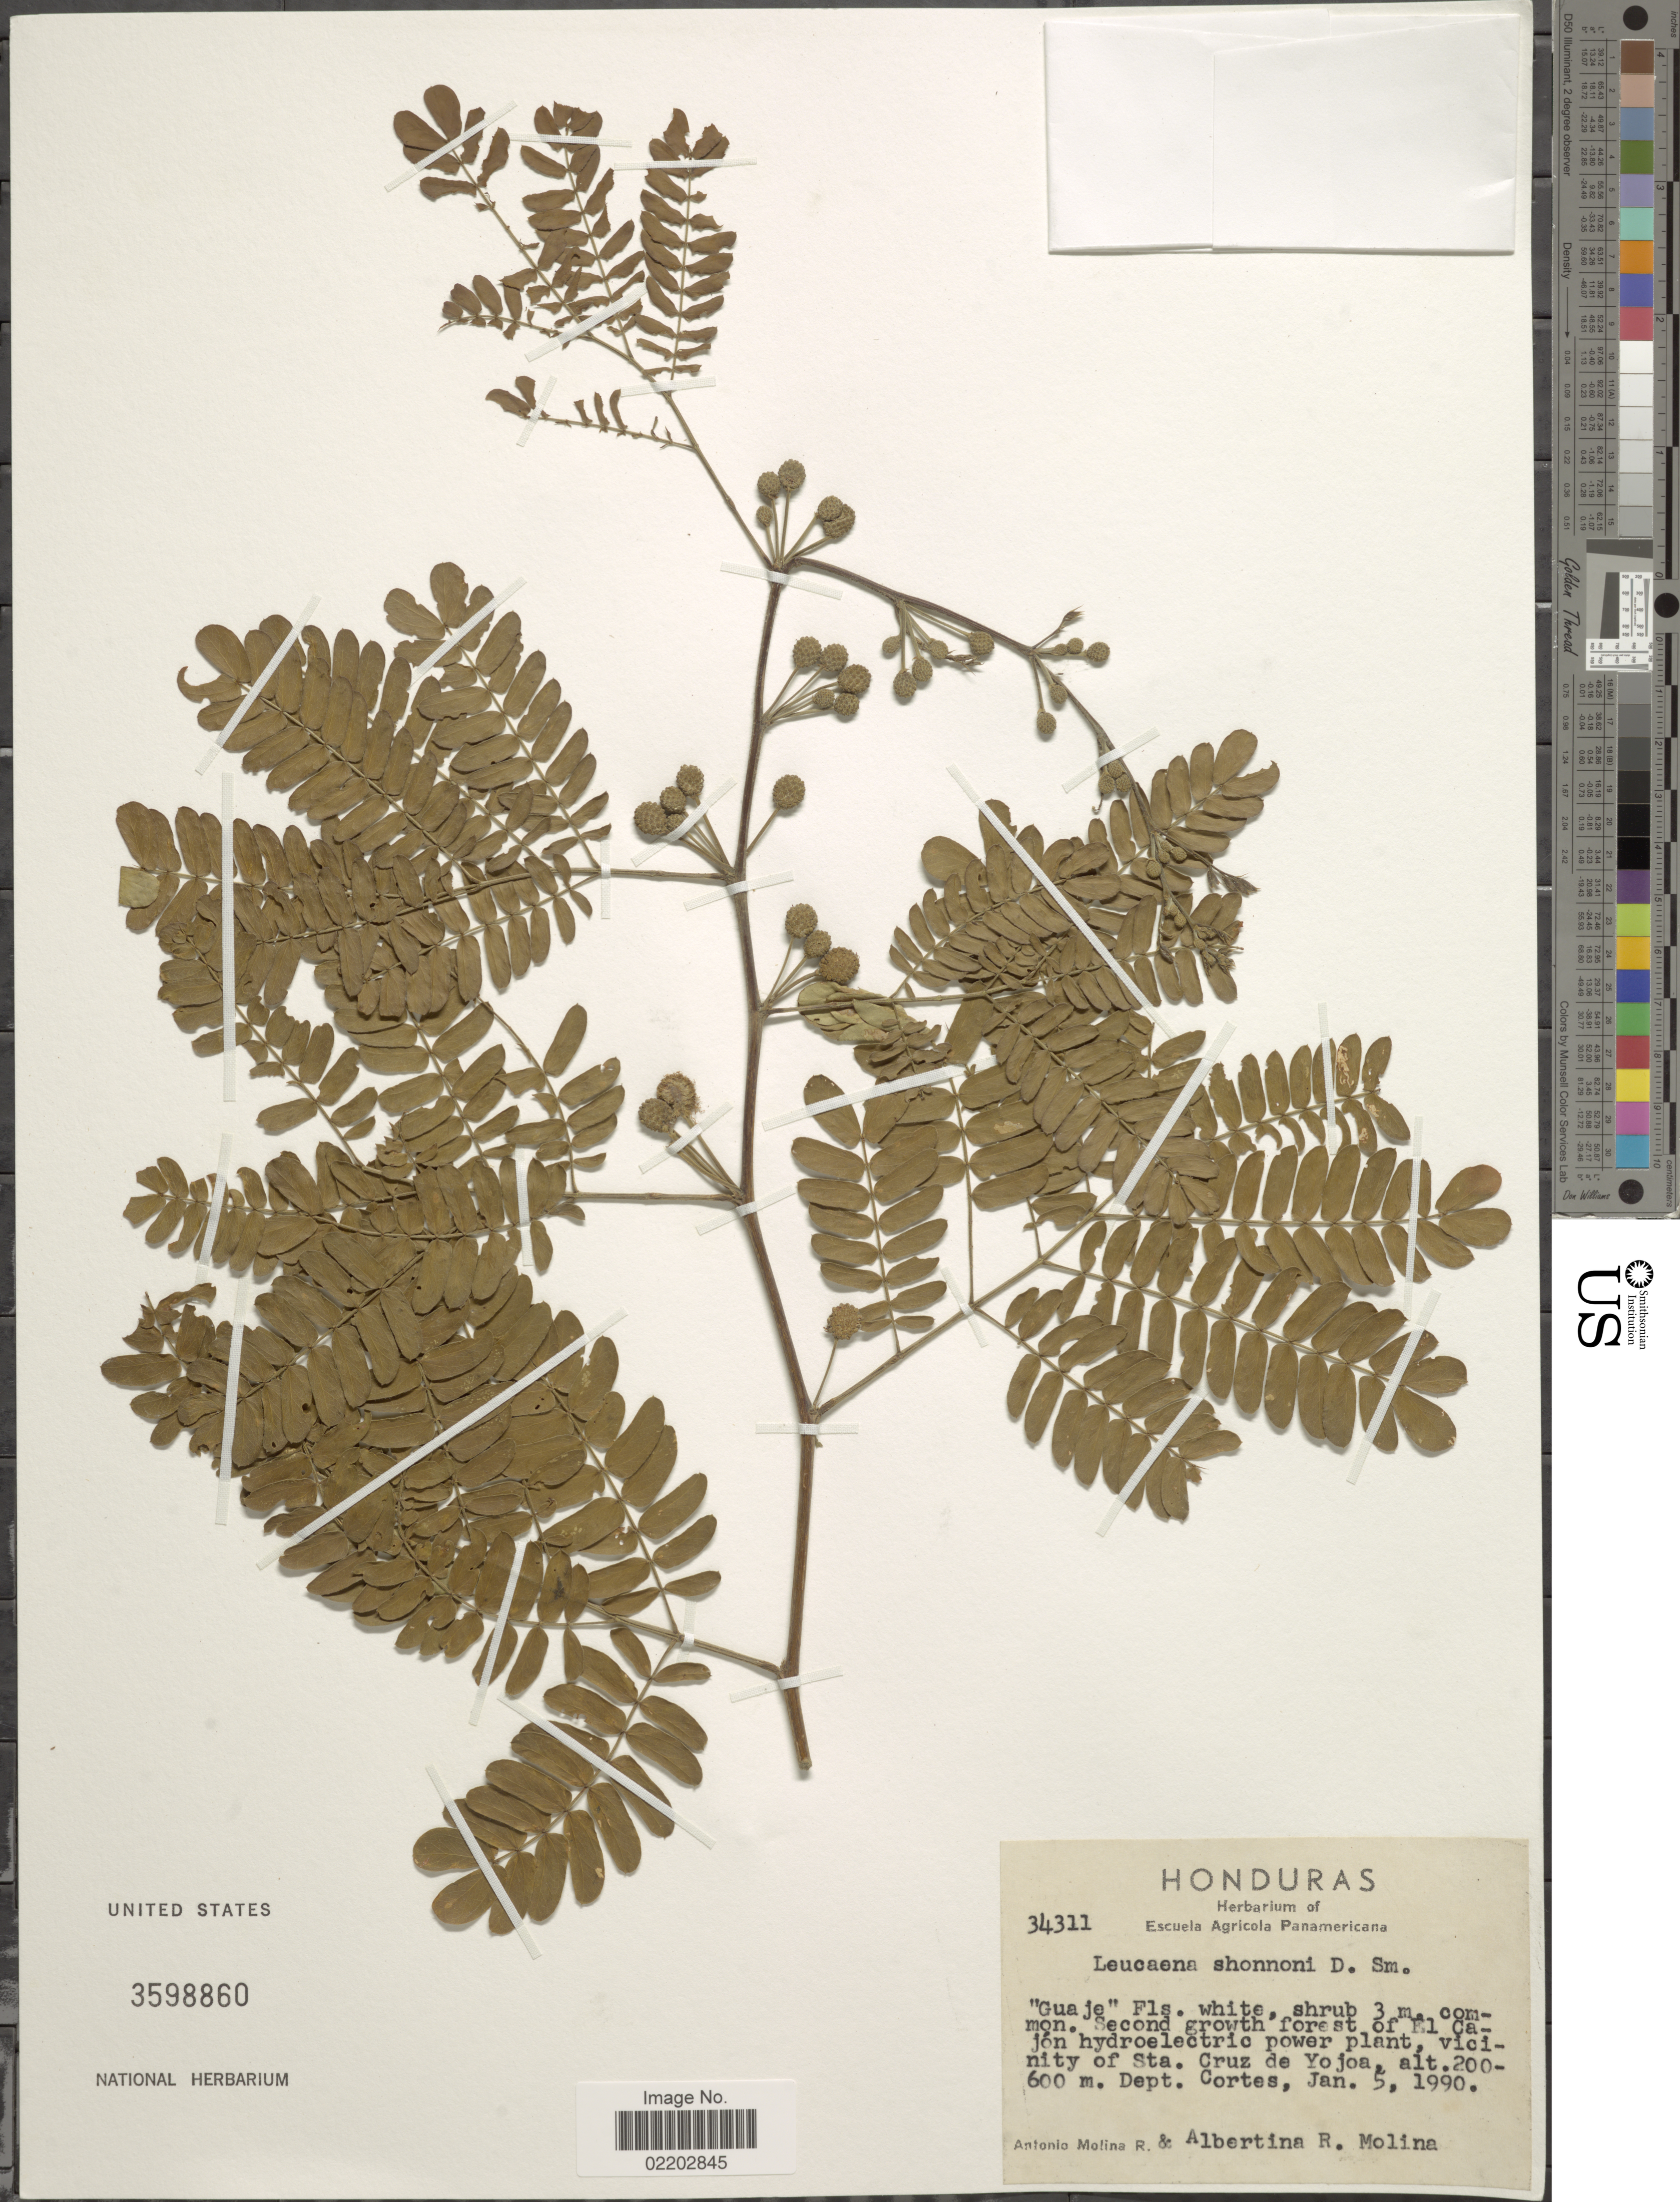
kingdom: Plantae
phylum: Tracheophyta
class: Magnoliopsida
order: Fabales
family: Fabaceae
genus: Leucaena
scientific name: Leucaena shannonii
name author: Donn. Sm.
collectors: A. Molina R. & A. R. Molina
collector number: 34311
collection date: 1990-01-05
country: Honduras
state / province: Cortés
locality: Second growth forest of El Cajón, vicinity of Sta. Cruz de Yojoa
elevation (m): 200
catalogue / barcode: US 3598860